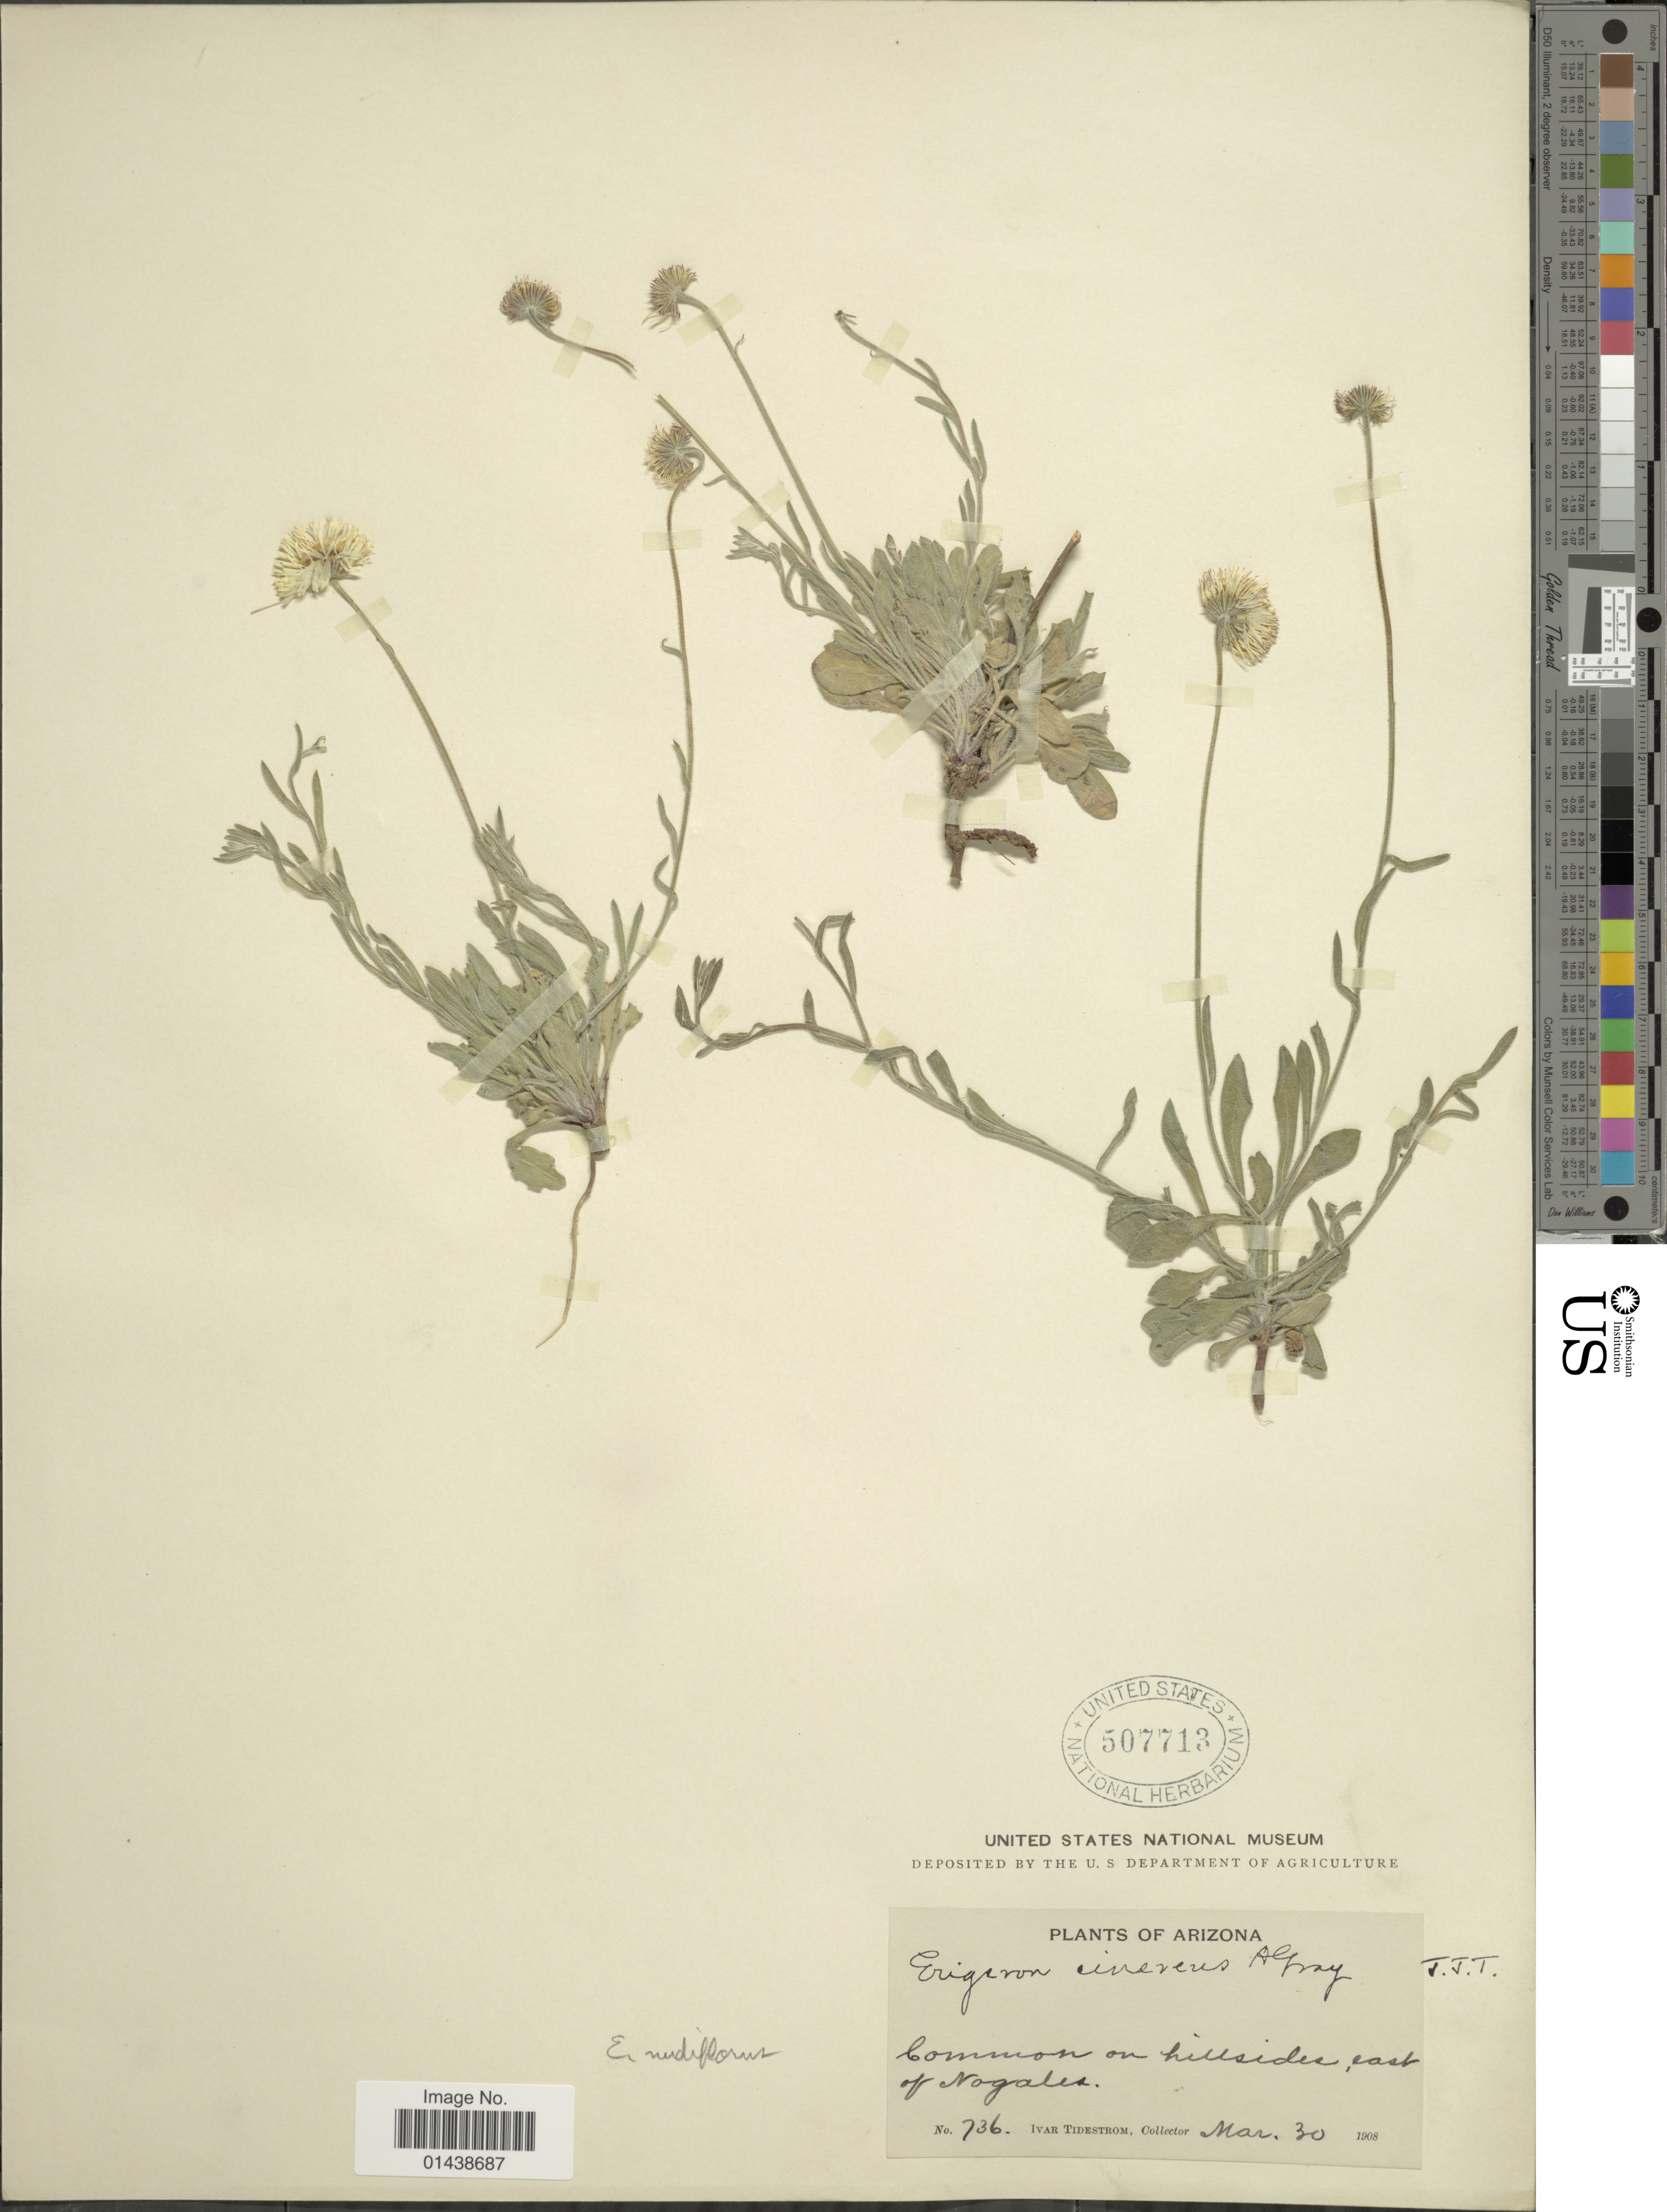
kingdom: Plantae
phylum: Tracheophyta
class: Magnoliopsida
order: Asterales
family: Asteraceae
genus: Erigeron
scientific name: Erigeron nudiflorus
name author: Buckley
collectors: I. F. Tidestrom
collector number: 736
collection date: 1908-03-30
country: United States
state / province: Arizona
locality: East of Nogales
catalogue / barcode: US 507713